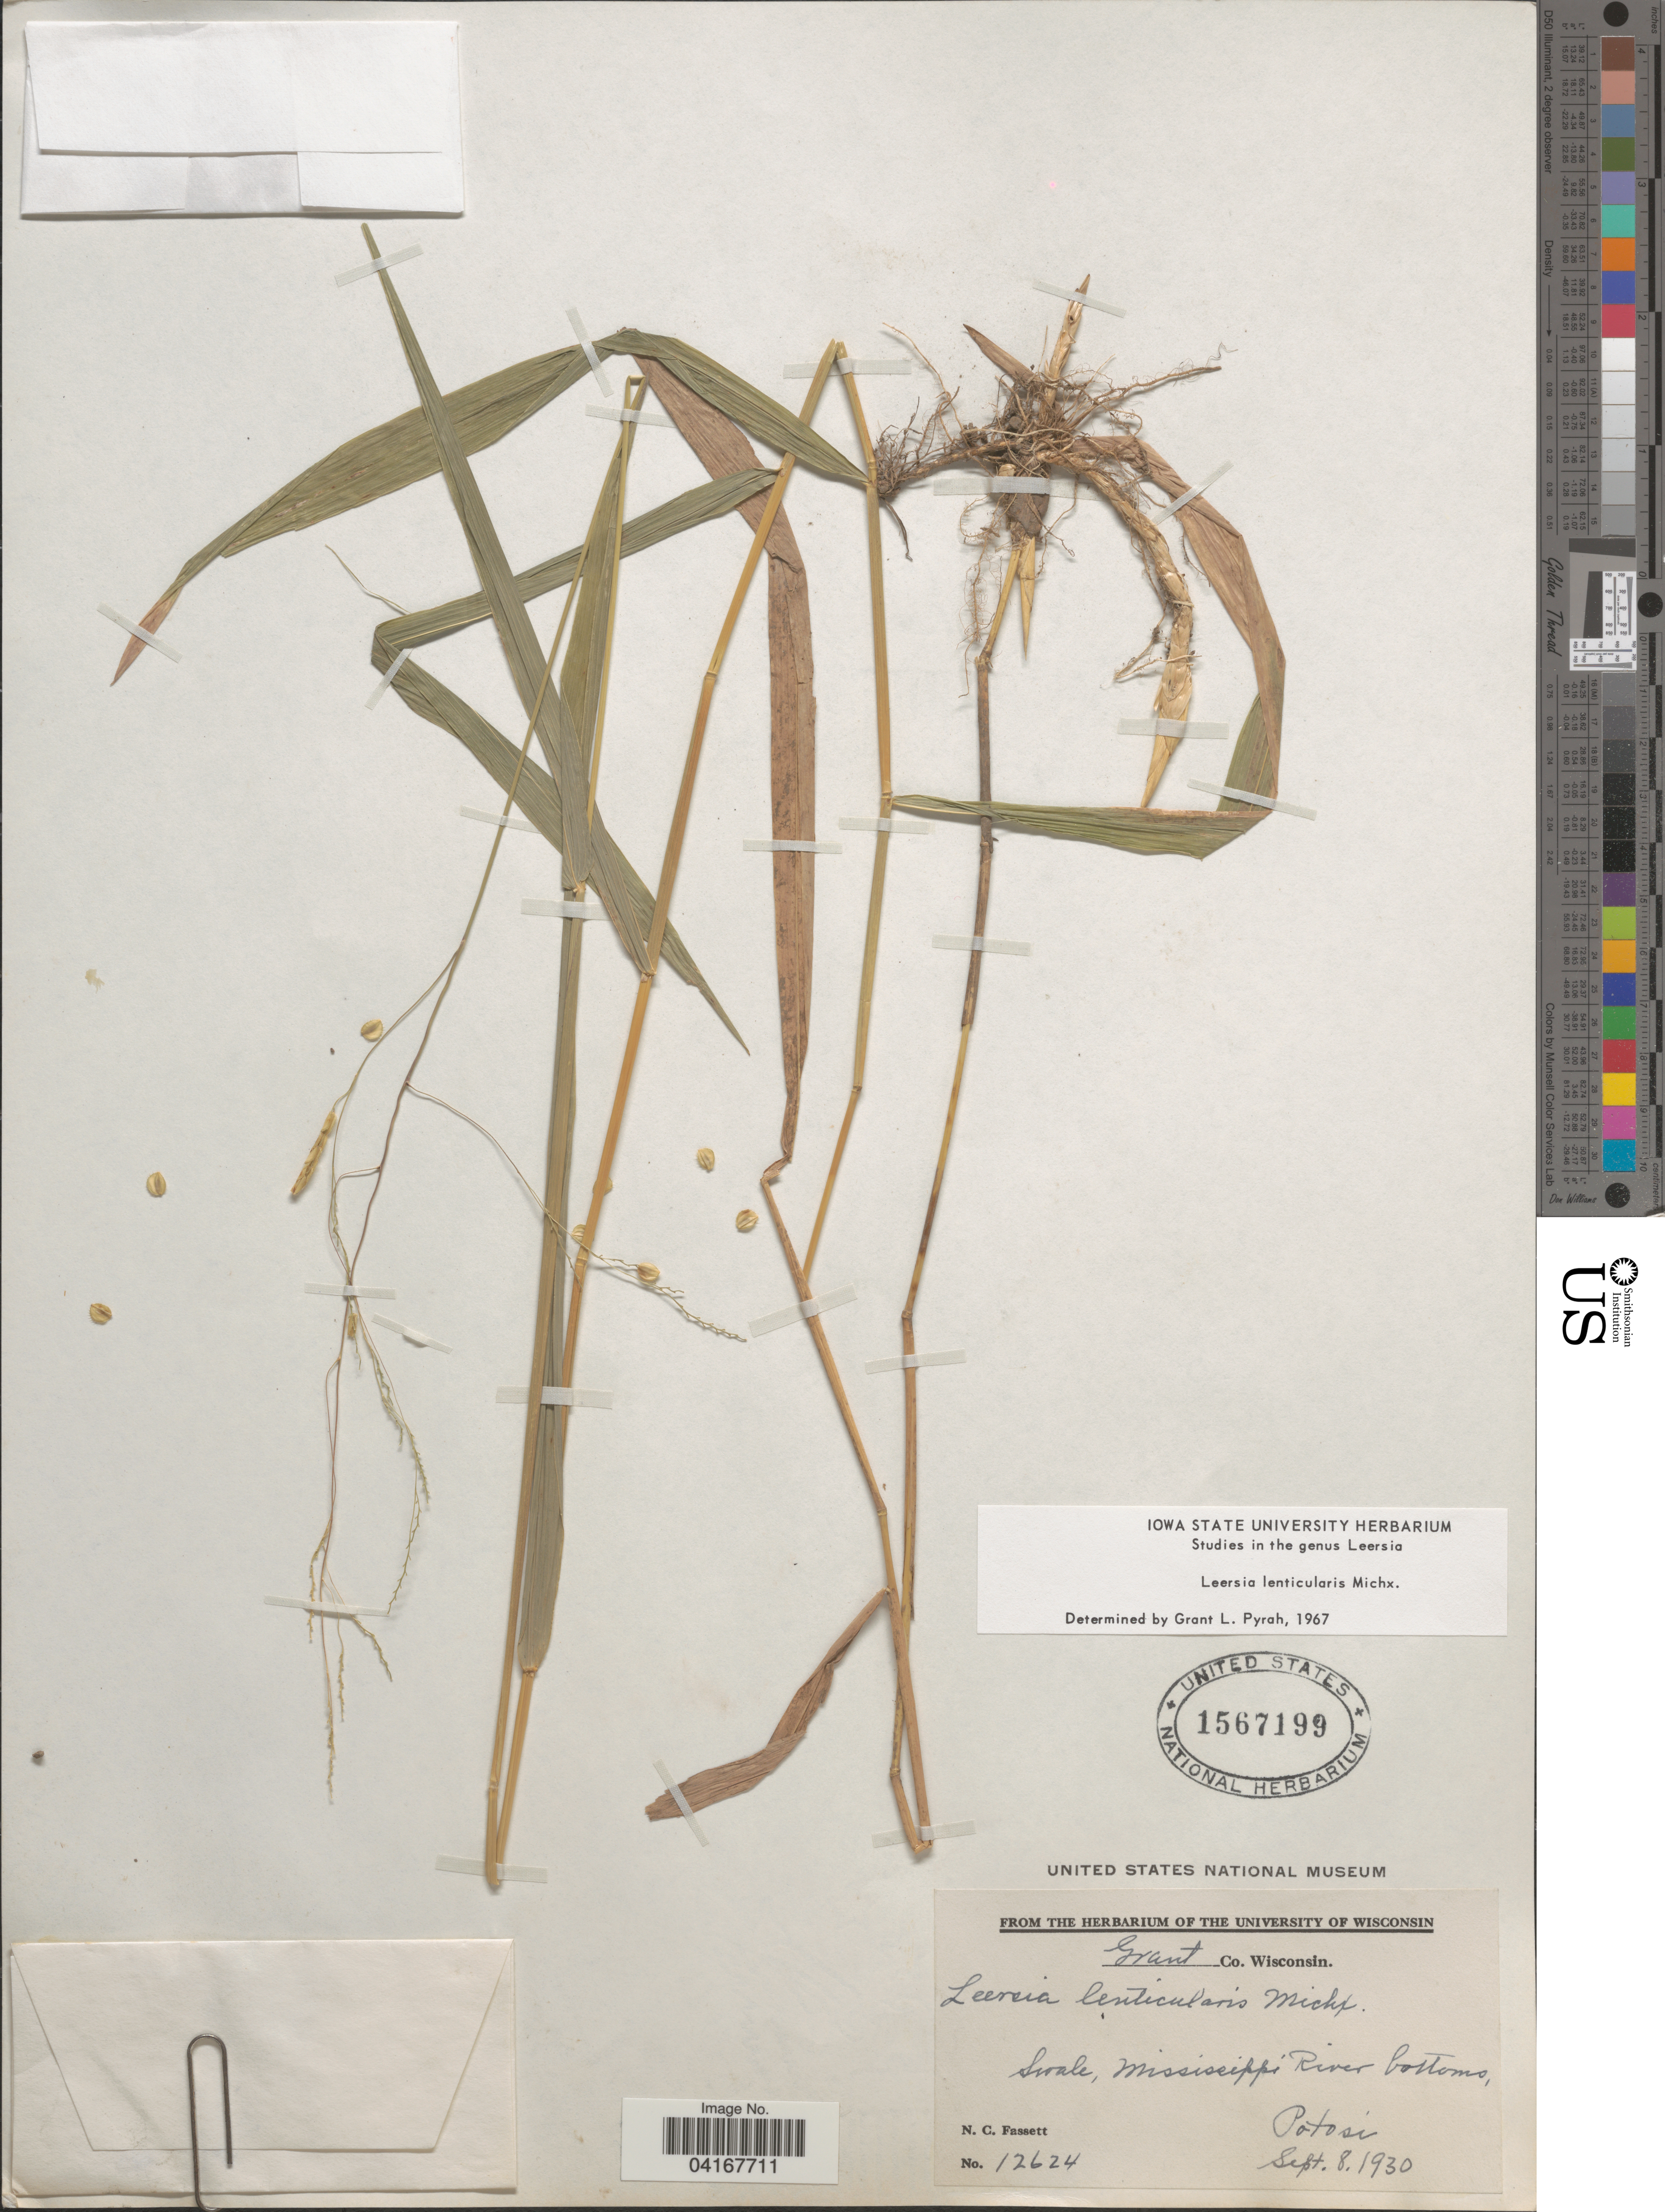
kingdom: Plantae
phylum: Tracheophyta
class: Liliopsida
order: Poales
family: Poaceae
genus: Leersia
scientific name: Leersia lenticularis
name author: Michx.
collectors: N. C. Fassett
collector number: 12624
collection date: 1930-09-08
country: United States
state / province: Wisconsin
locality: Grant Co. Swale, Mississippi River bottoms. Potosi.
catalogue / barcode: US 1567199